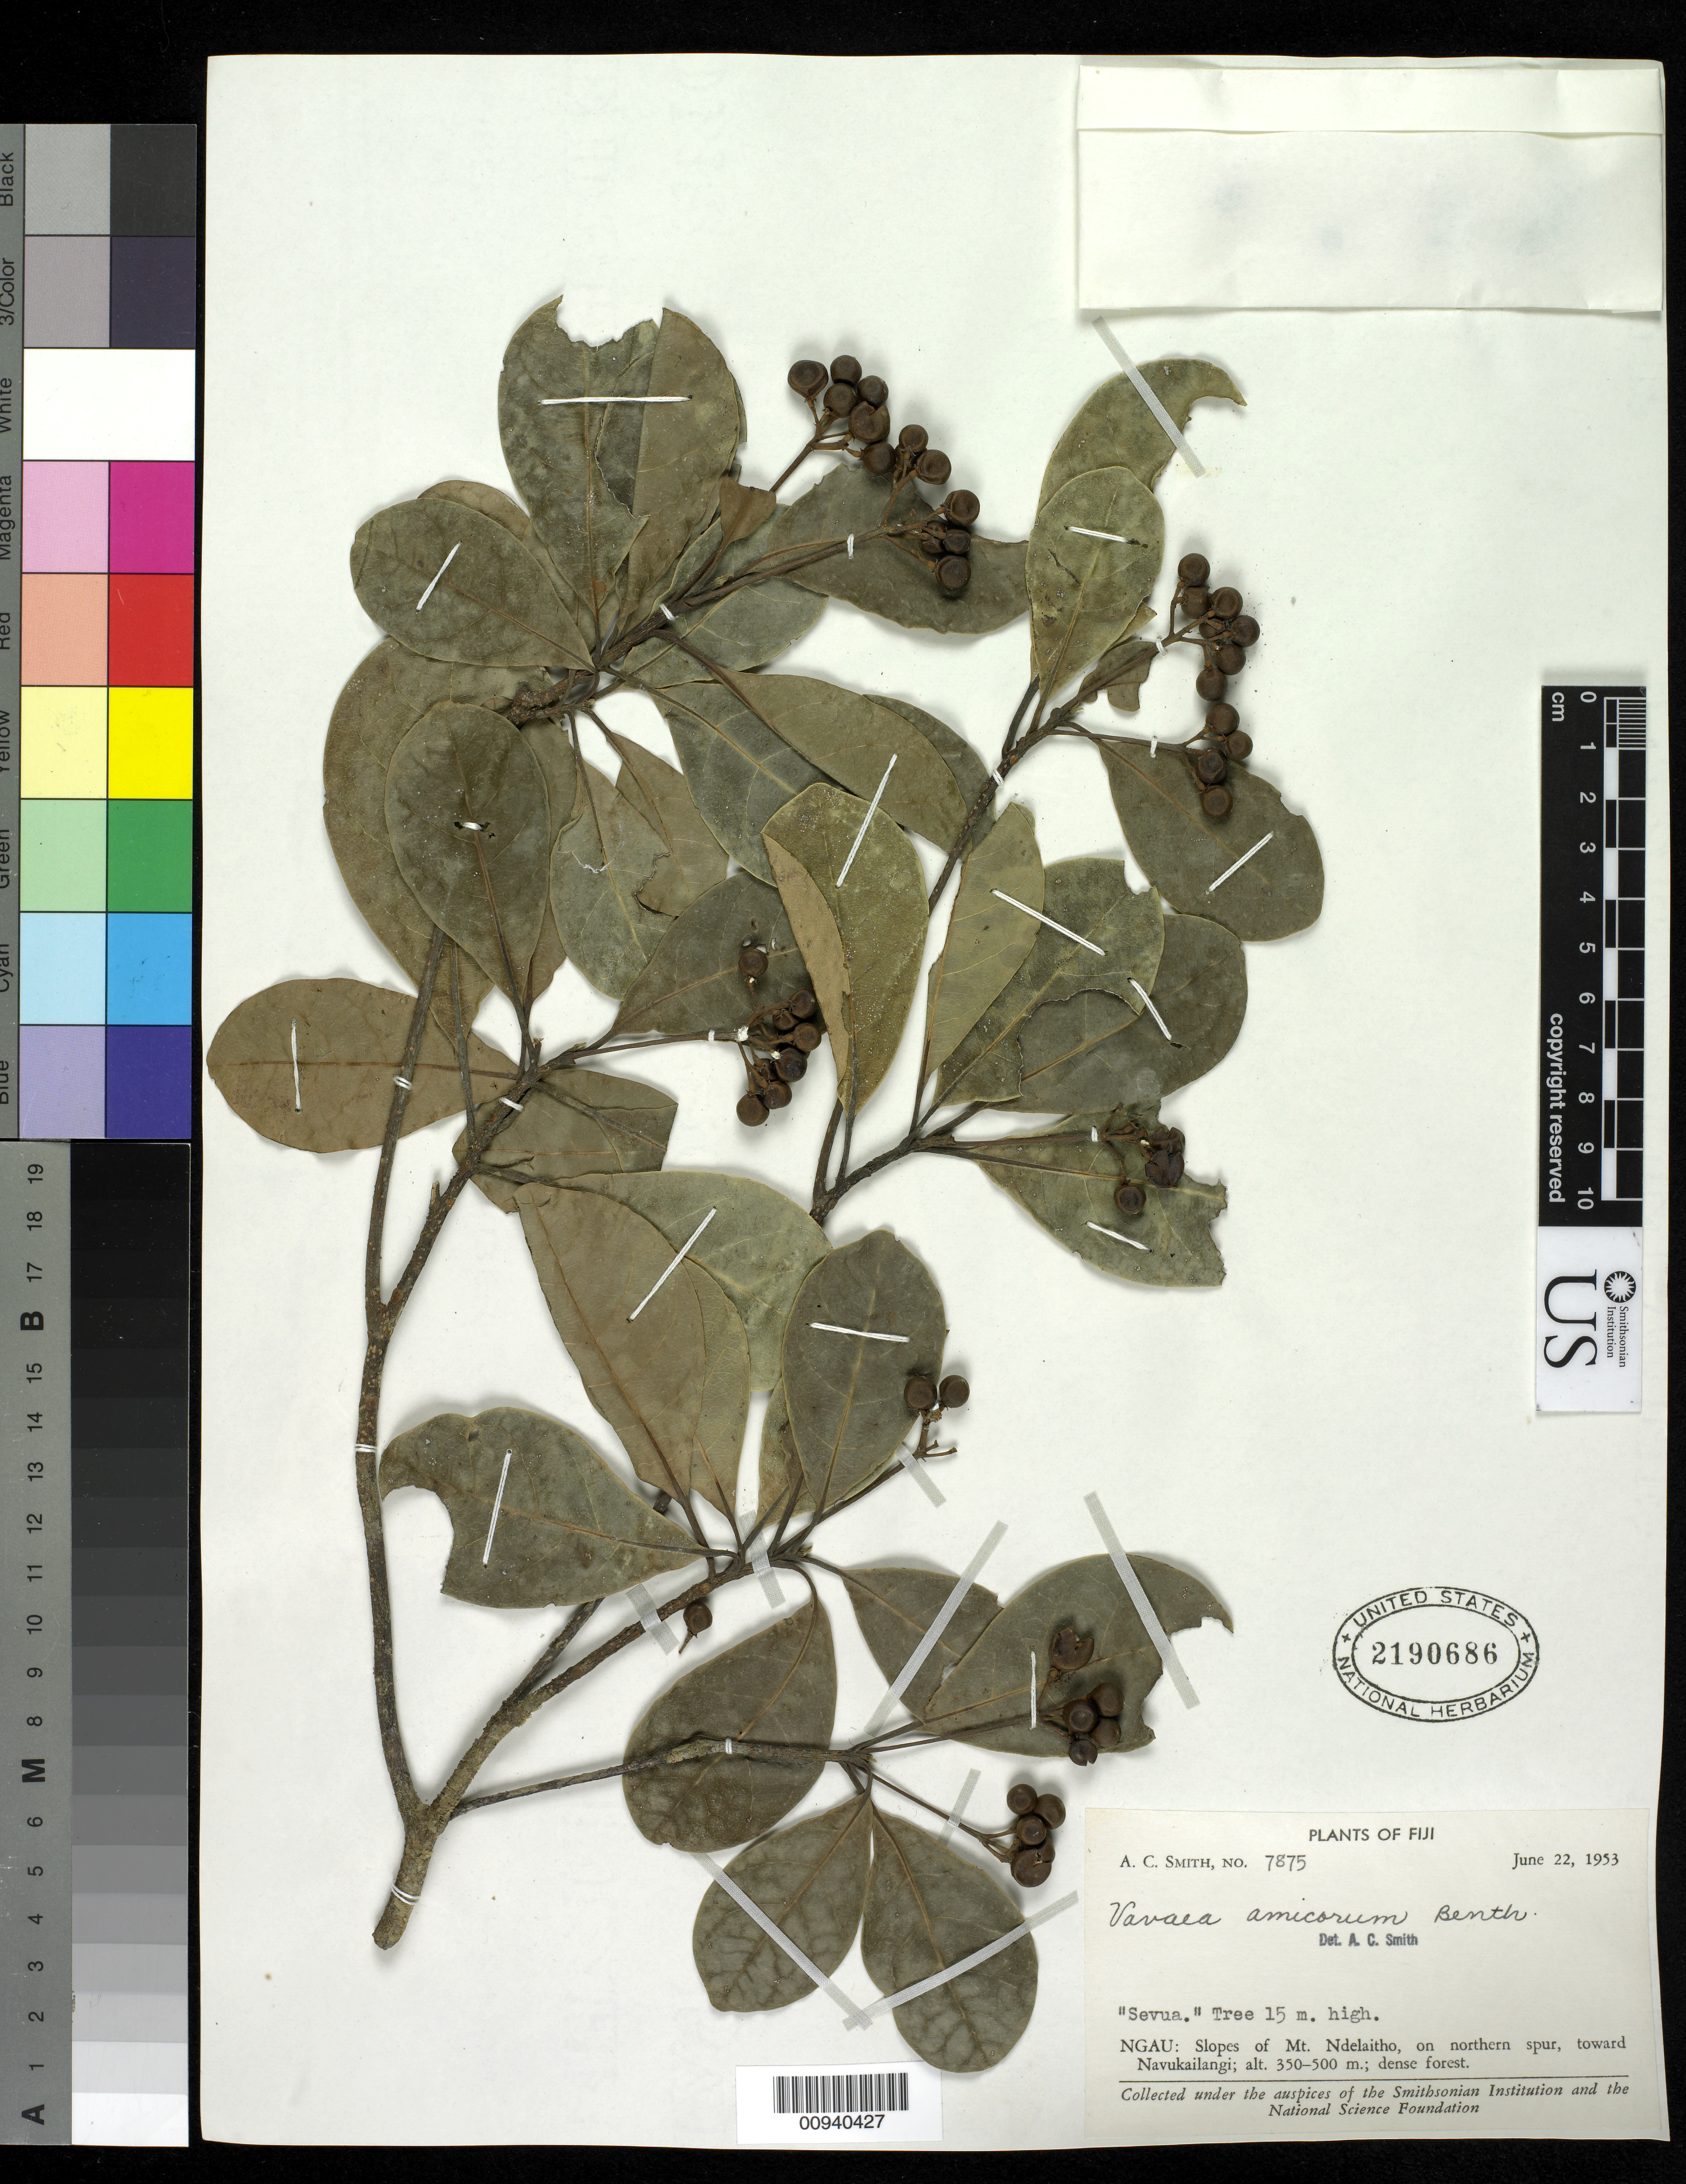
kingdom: Plantae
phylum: Tracheophyta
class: Magnoliopsida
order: Sapindales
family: Meliaceae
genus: Vavaea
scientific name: Vavaea amicorum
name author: Benth.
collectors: C. A. Smith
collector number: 7875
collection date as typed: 22 Jun 1953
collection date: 1953-06-22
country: Fiji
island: Gau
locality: Slopes of Mt. Mdelaitho, on northern spur, toward Navukailangi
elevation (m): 350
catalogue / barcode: US 2190686